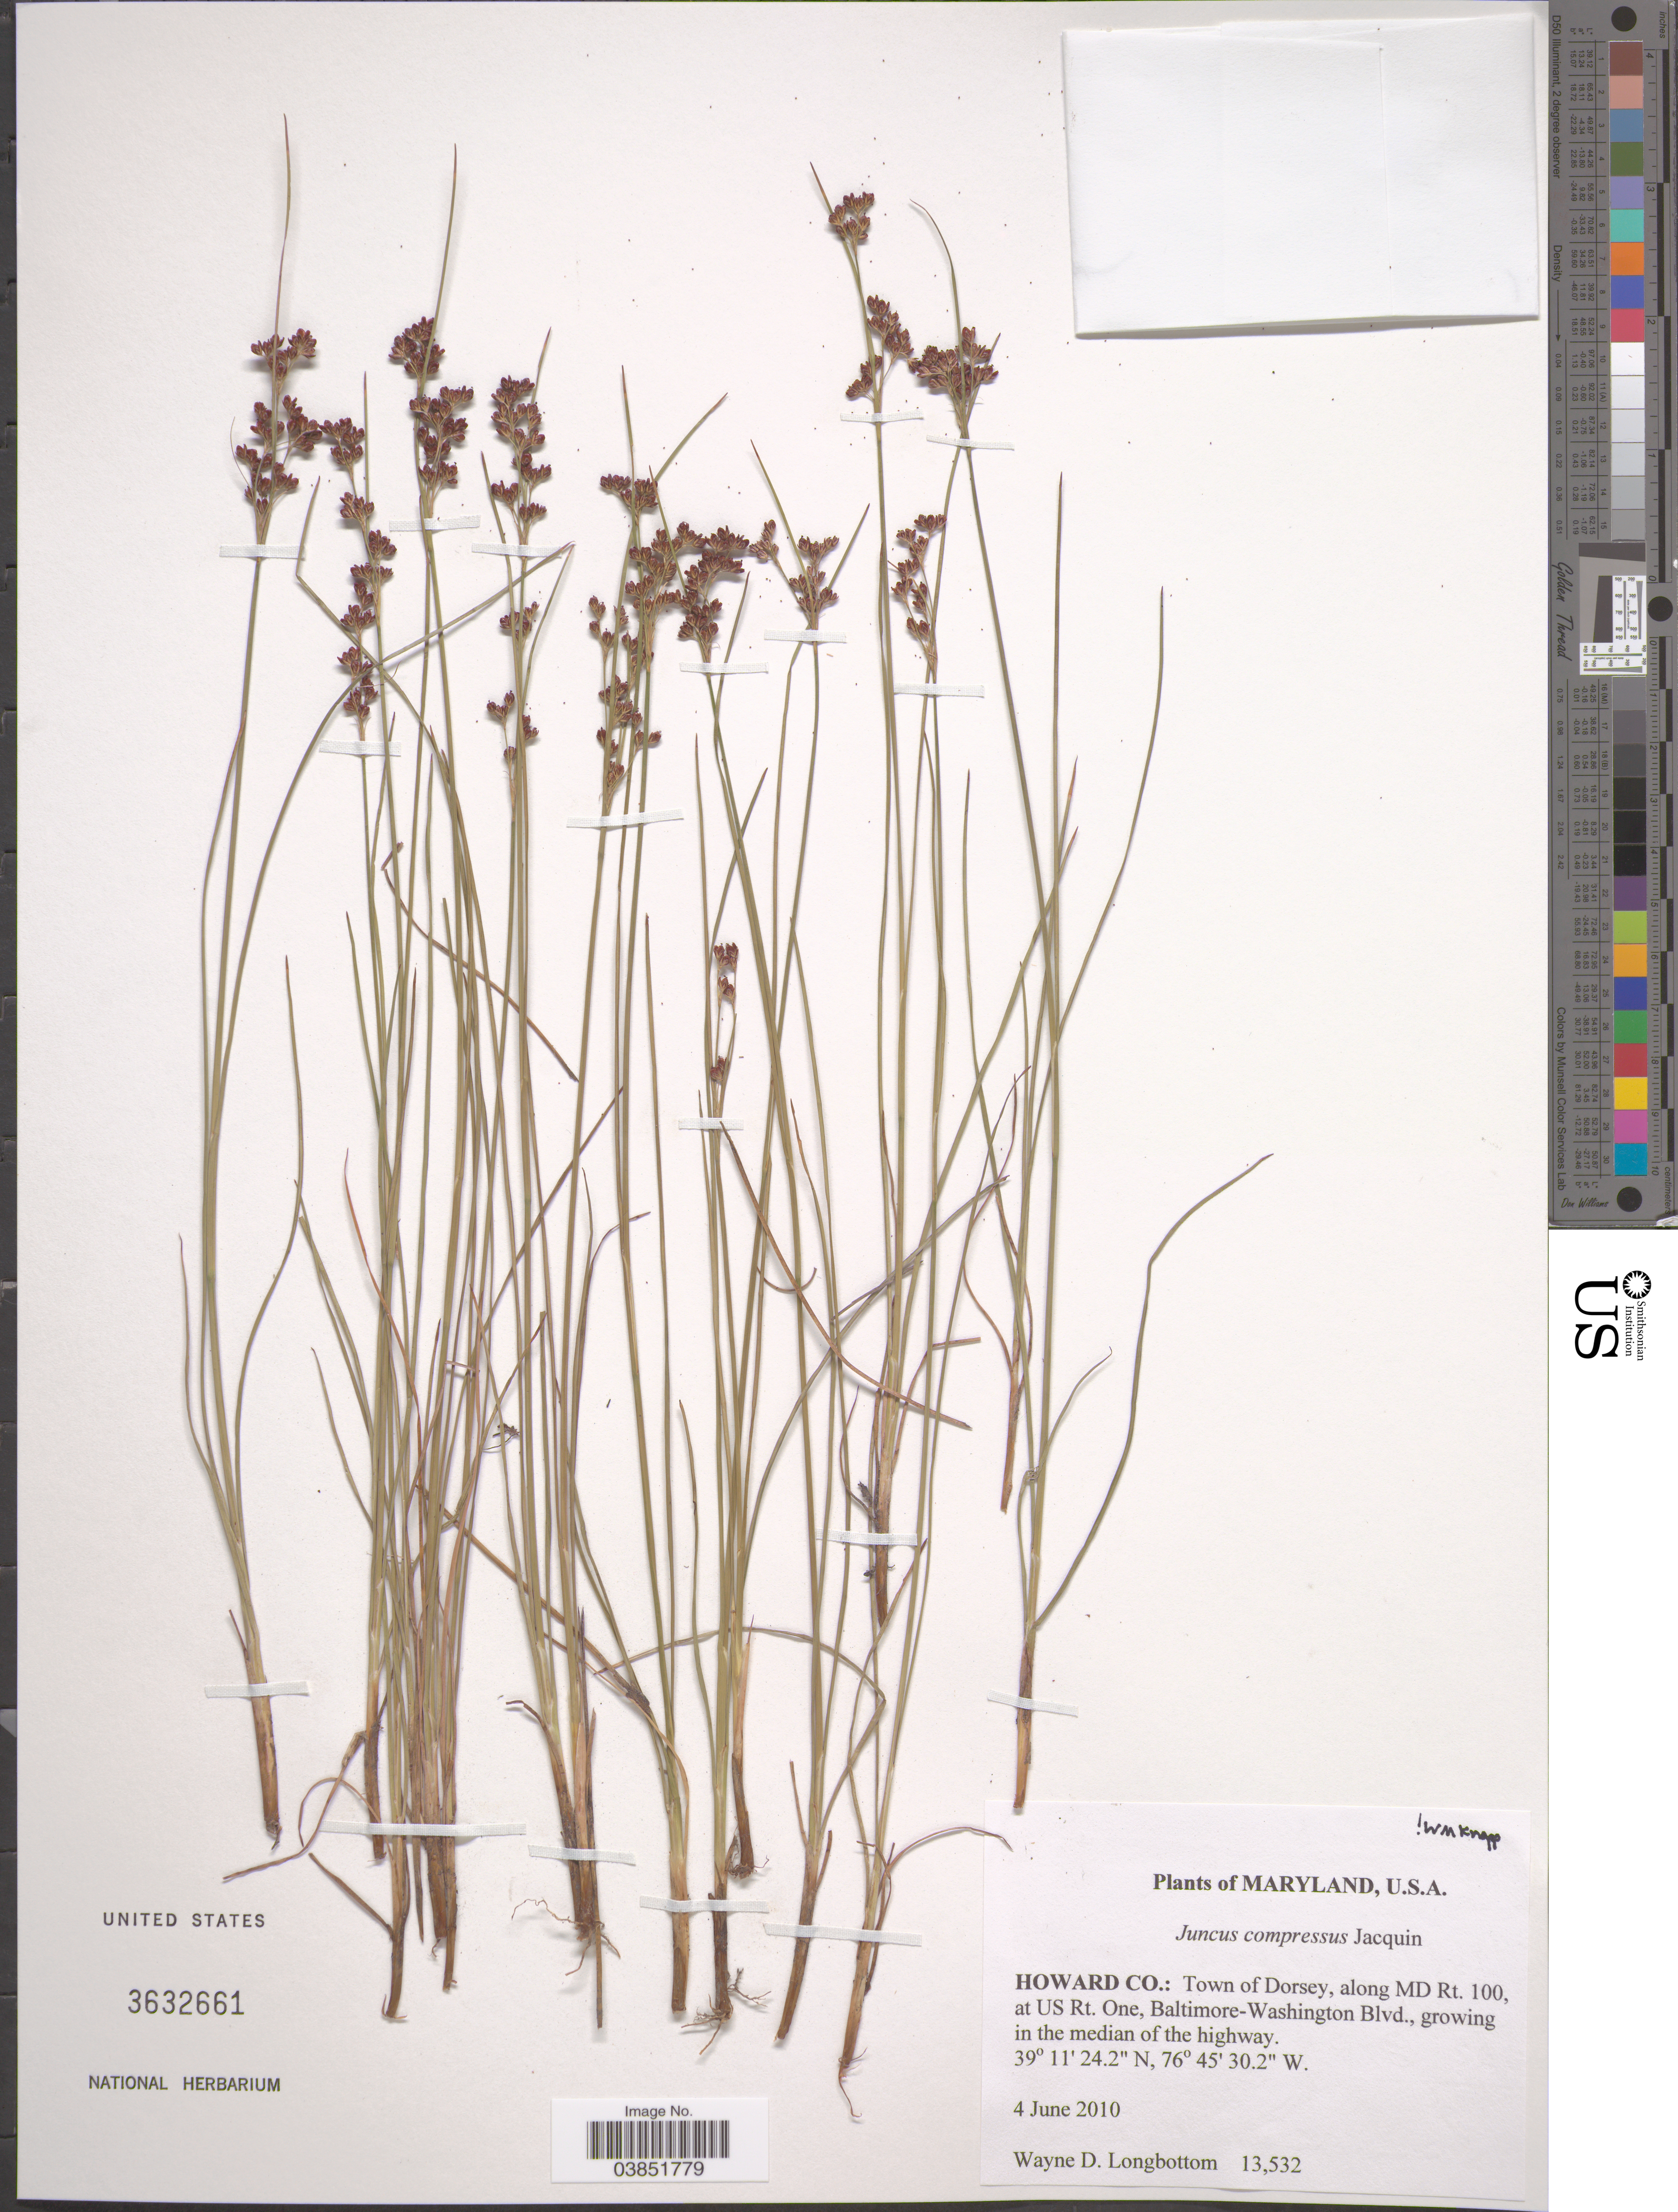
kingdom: Plantae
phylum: Tracheophyta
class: Liliopsida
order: Poales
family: Juncaceae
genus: Juncus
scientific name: Juncus compressus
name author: Jacq.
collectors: W. D. Longbottom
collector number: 13532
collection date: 2010-06-04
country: United States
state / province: Maryland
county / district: Howard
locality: Howard Co.: Town of Dorsey, along MD Rt. 100, at US. Rt. One, Baltimore-Washington Blvd., in the median of the highway.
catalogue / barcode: US 3632661